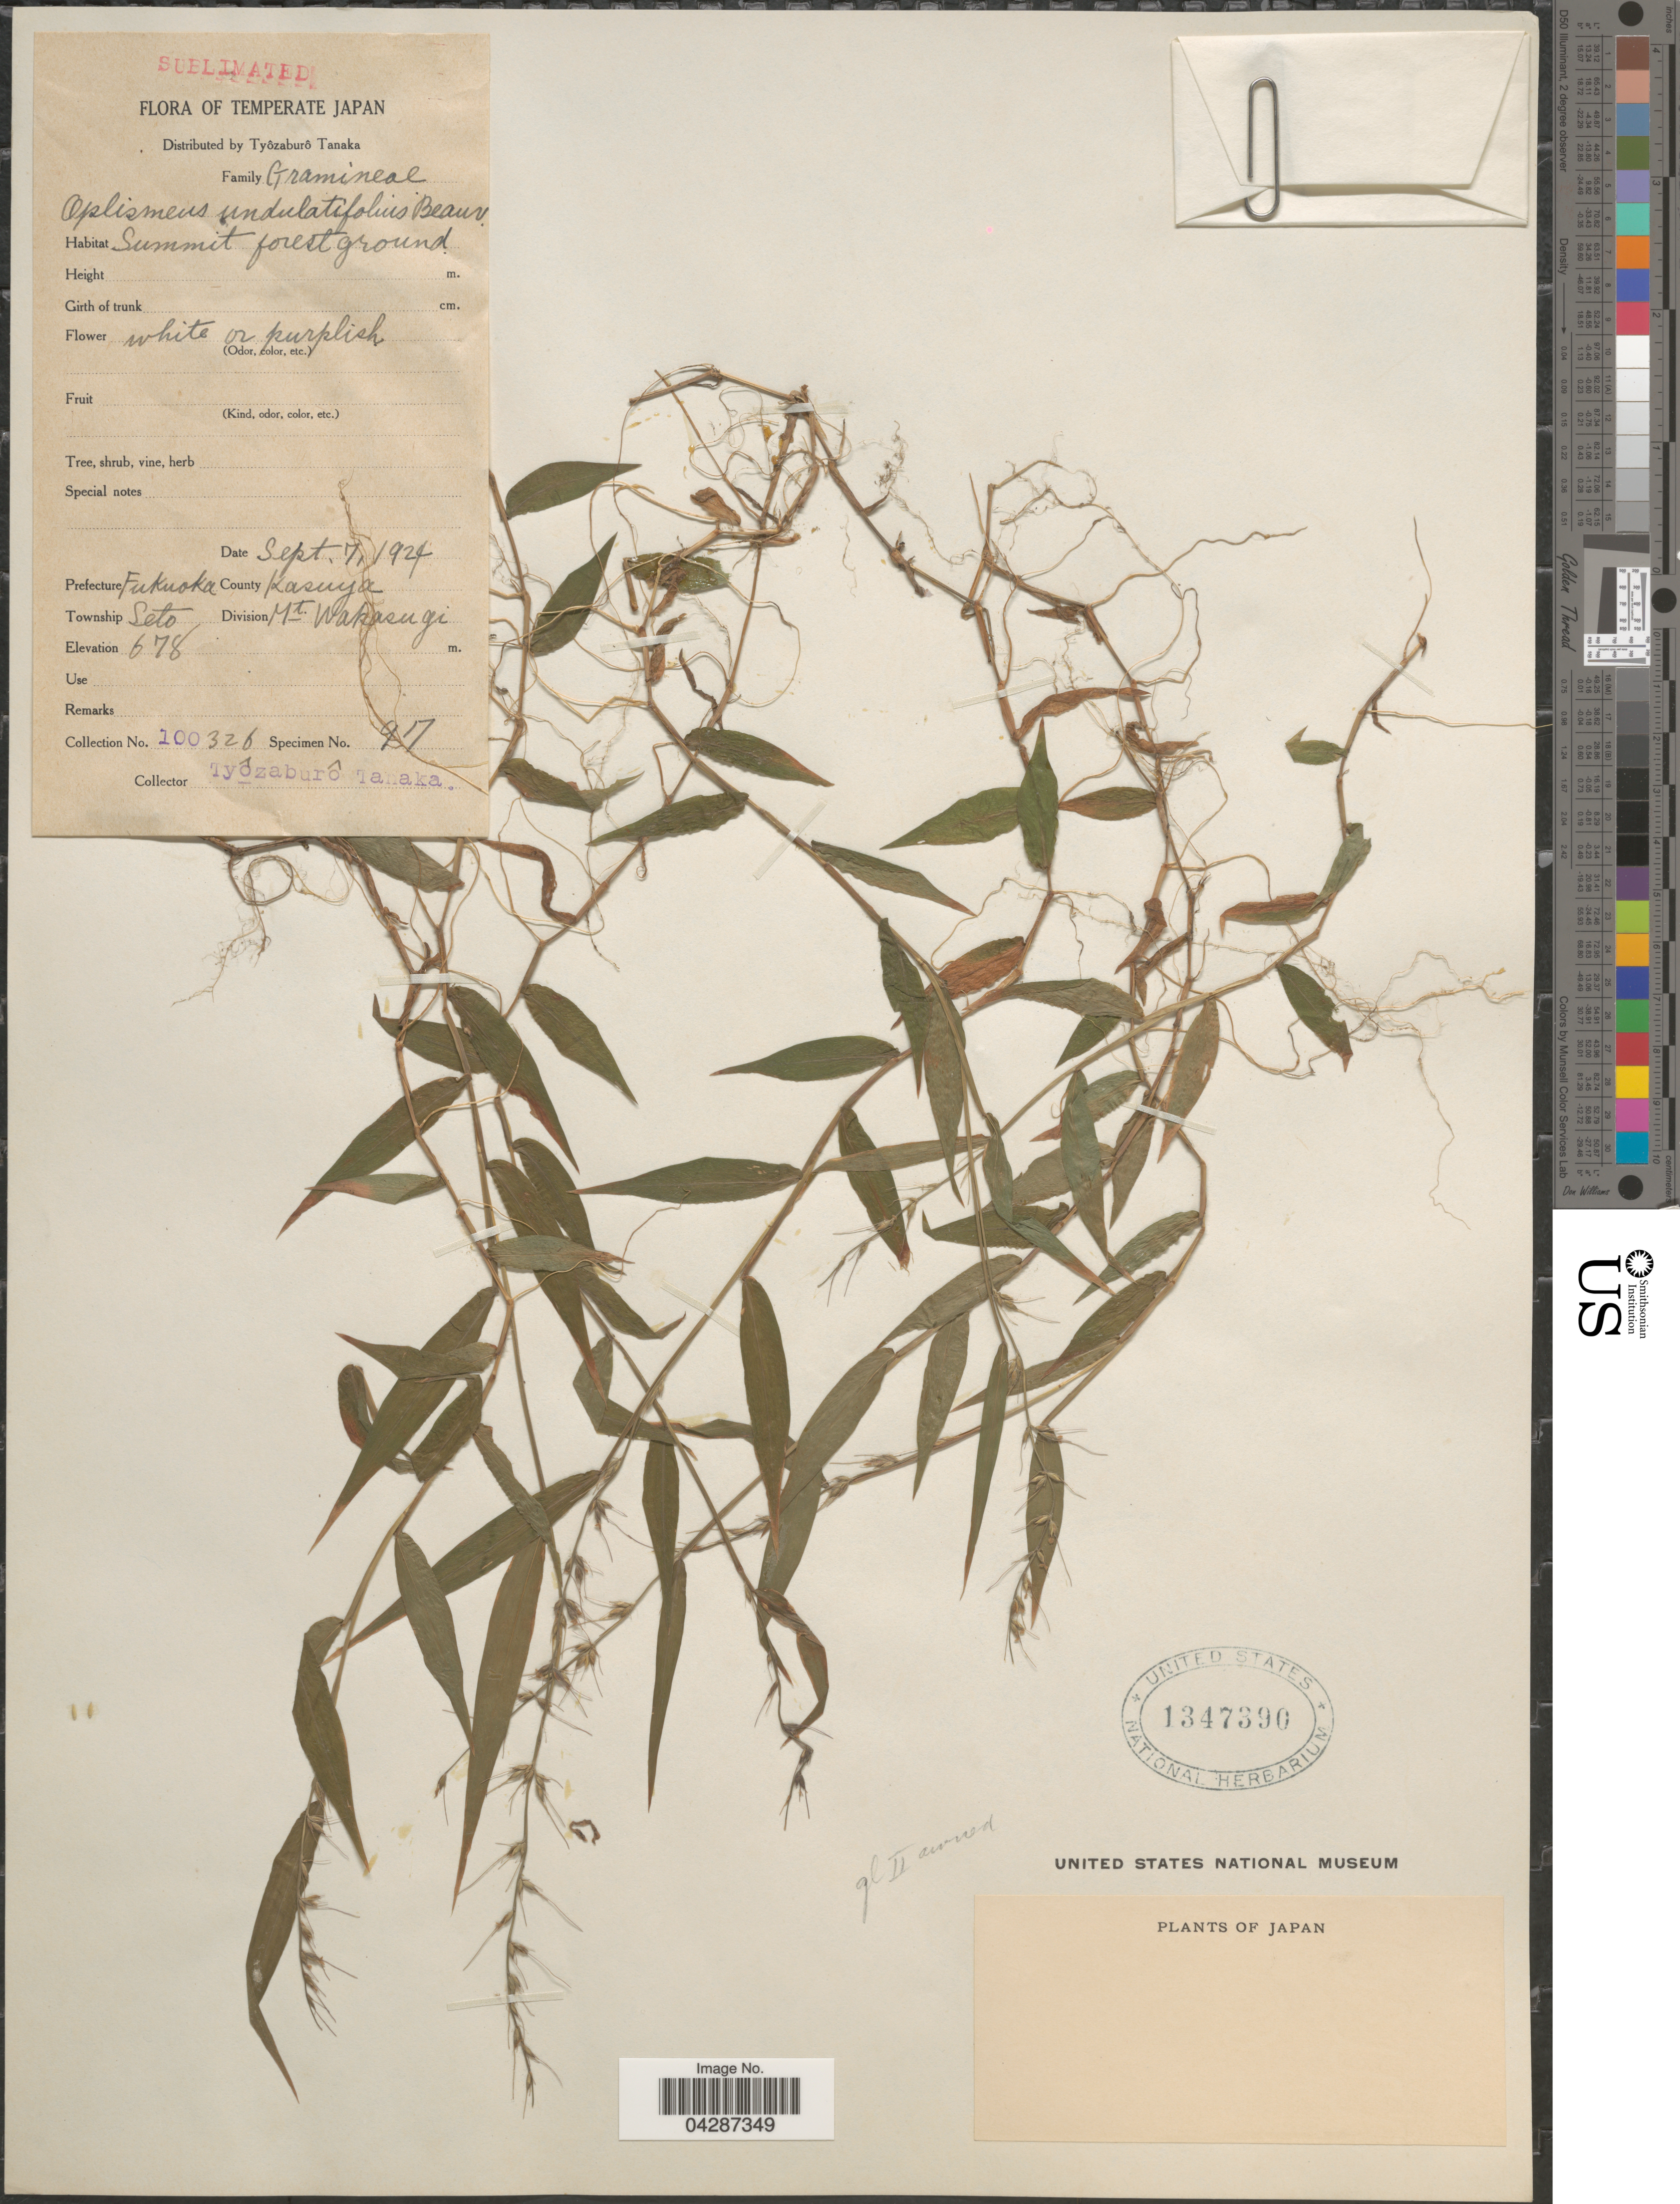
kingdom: Plantae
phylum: Tracheophyta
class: Liliopsida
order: Poales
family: Poaceae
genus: Oplismenus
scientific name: Oplismenus sp.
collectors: T. Tanaka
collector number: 100326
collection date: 1924-09-07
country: Japan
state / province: Hukuoka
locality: Temperate Japan. Summit forest ground. Prefecture Fukuoka. County Kasuya. Township Seto. Division Mt. Wakasugi.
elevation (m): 678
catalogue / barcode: US 1347390